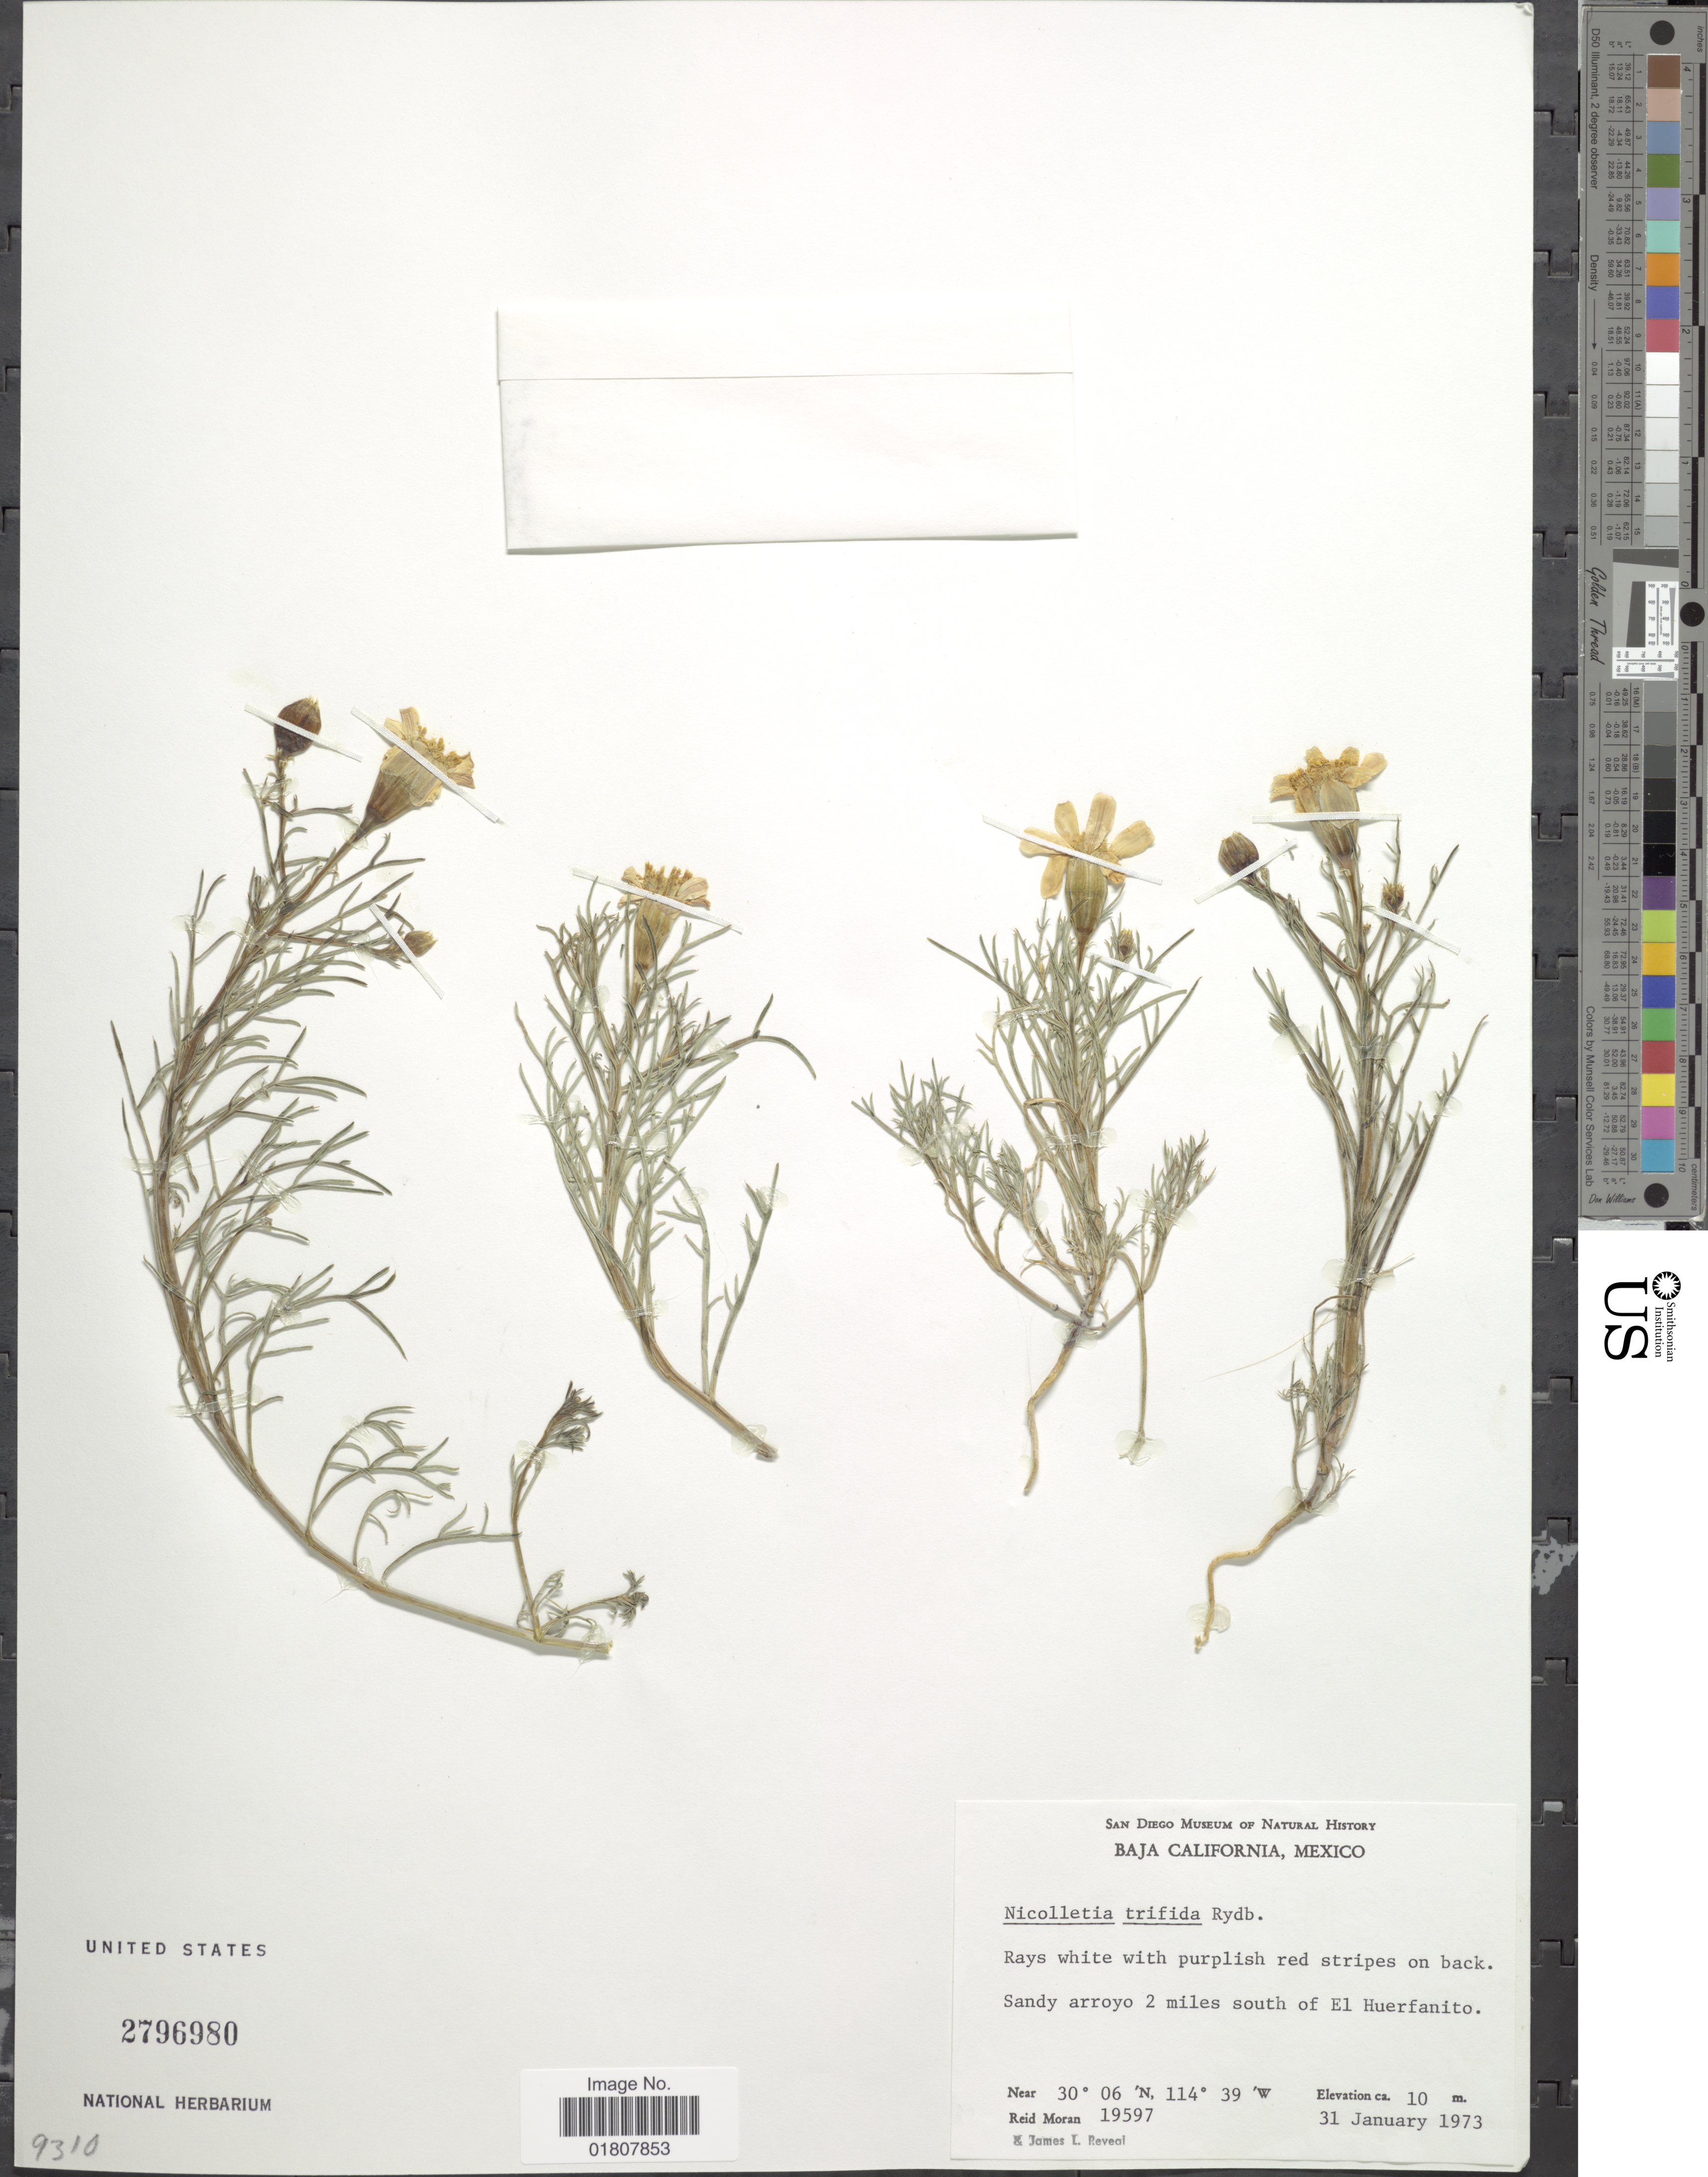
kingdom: Plantae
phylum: Tracheophyta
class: Magnoliopsida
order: Asterales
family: Asteraceae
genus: Nicolletia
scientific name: Nicolletia trifida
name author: Rydb.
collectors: R. V. Moran & J. L. Reveal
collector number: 19597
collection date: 1973-01-31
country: Mexico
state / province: Baja California Sur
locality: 2 miles south of El Huerfanito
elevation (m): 10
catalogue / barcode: US 2796980